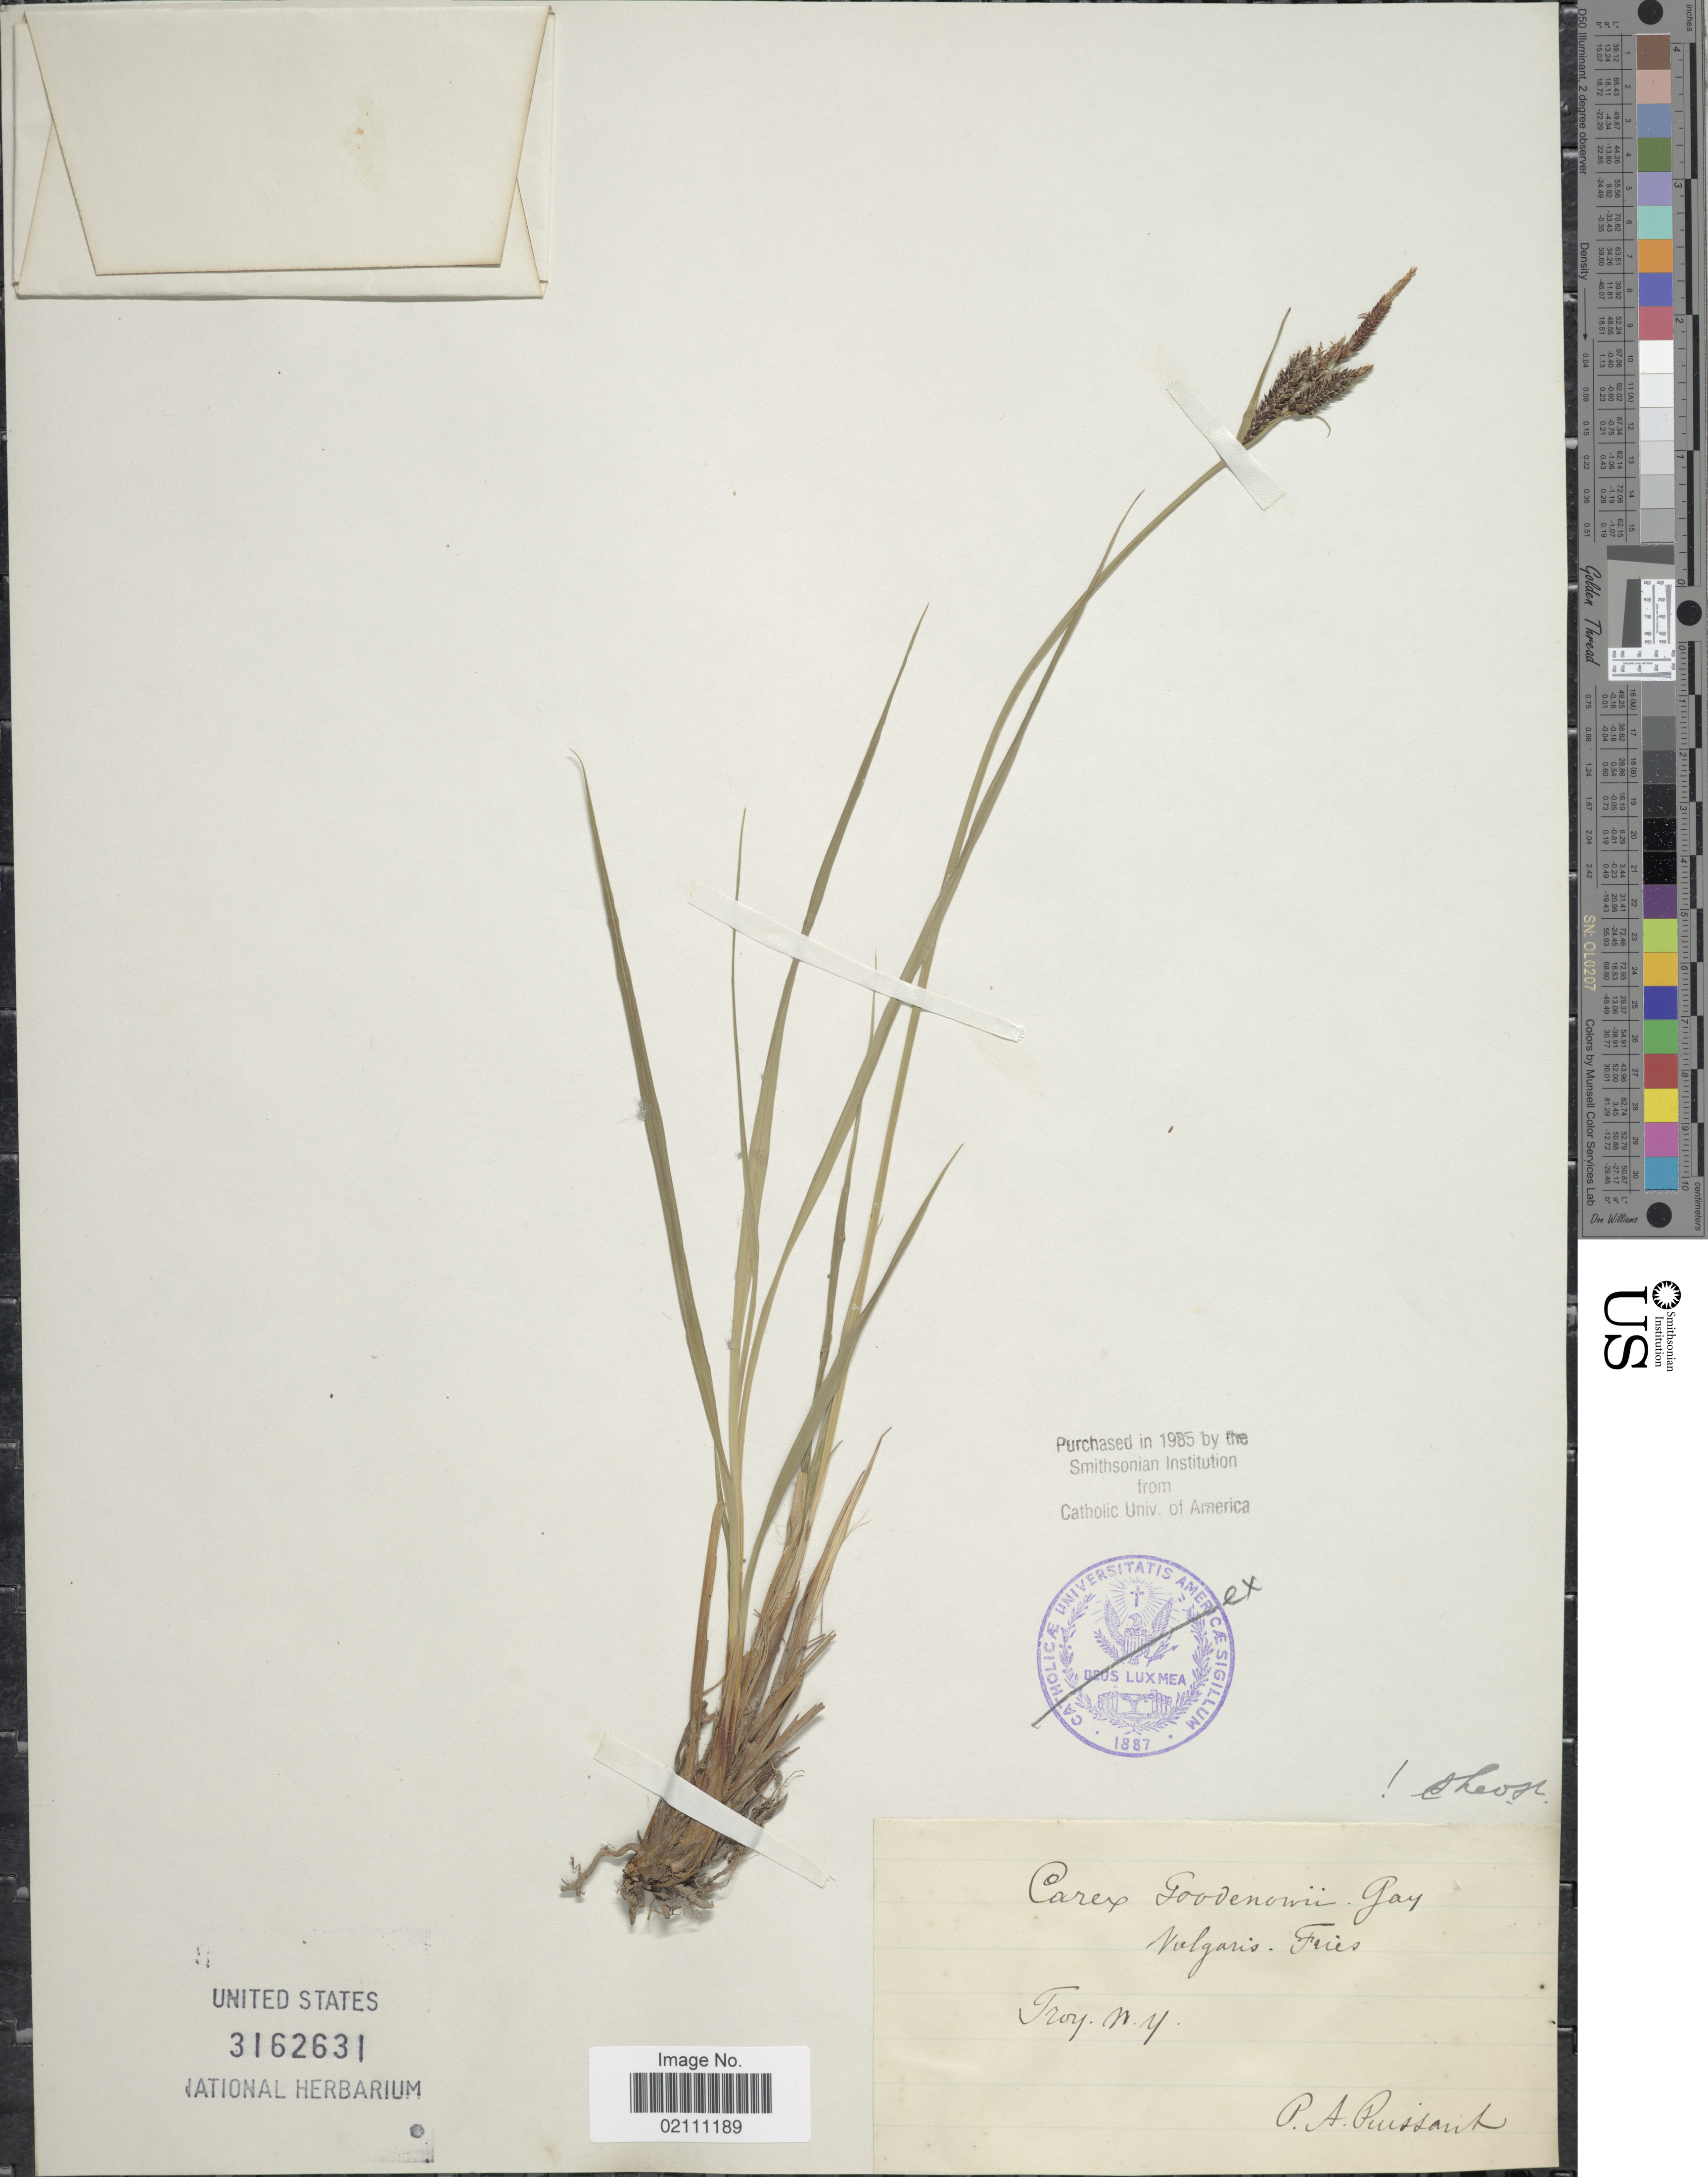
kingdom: Plantae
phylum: Tracheophyta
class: Liliopsida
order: Poales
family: Cyperaceae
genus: Carex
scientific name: Carex nigra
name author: (L.) Reichard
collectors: P. Puissant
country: United States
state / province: New York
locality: Troy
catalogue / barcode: US 3162631